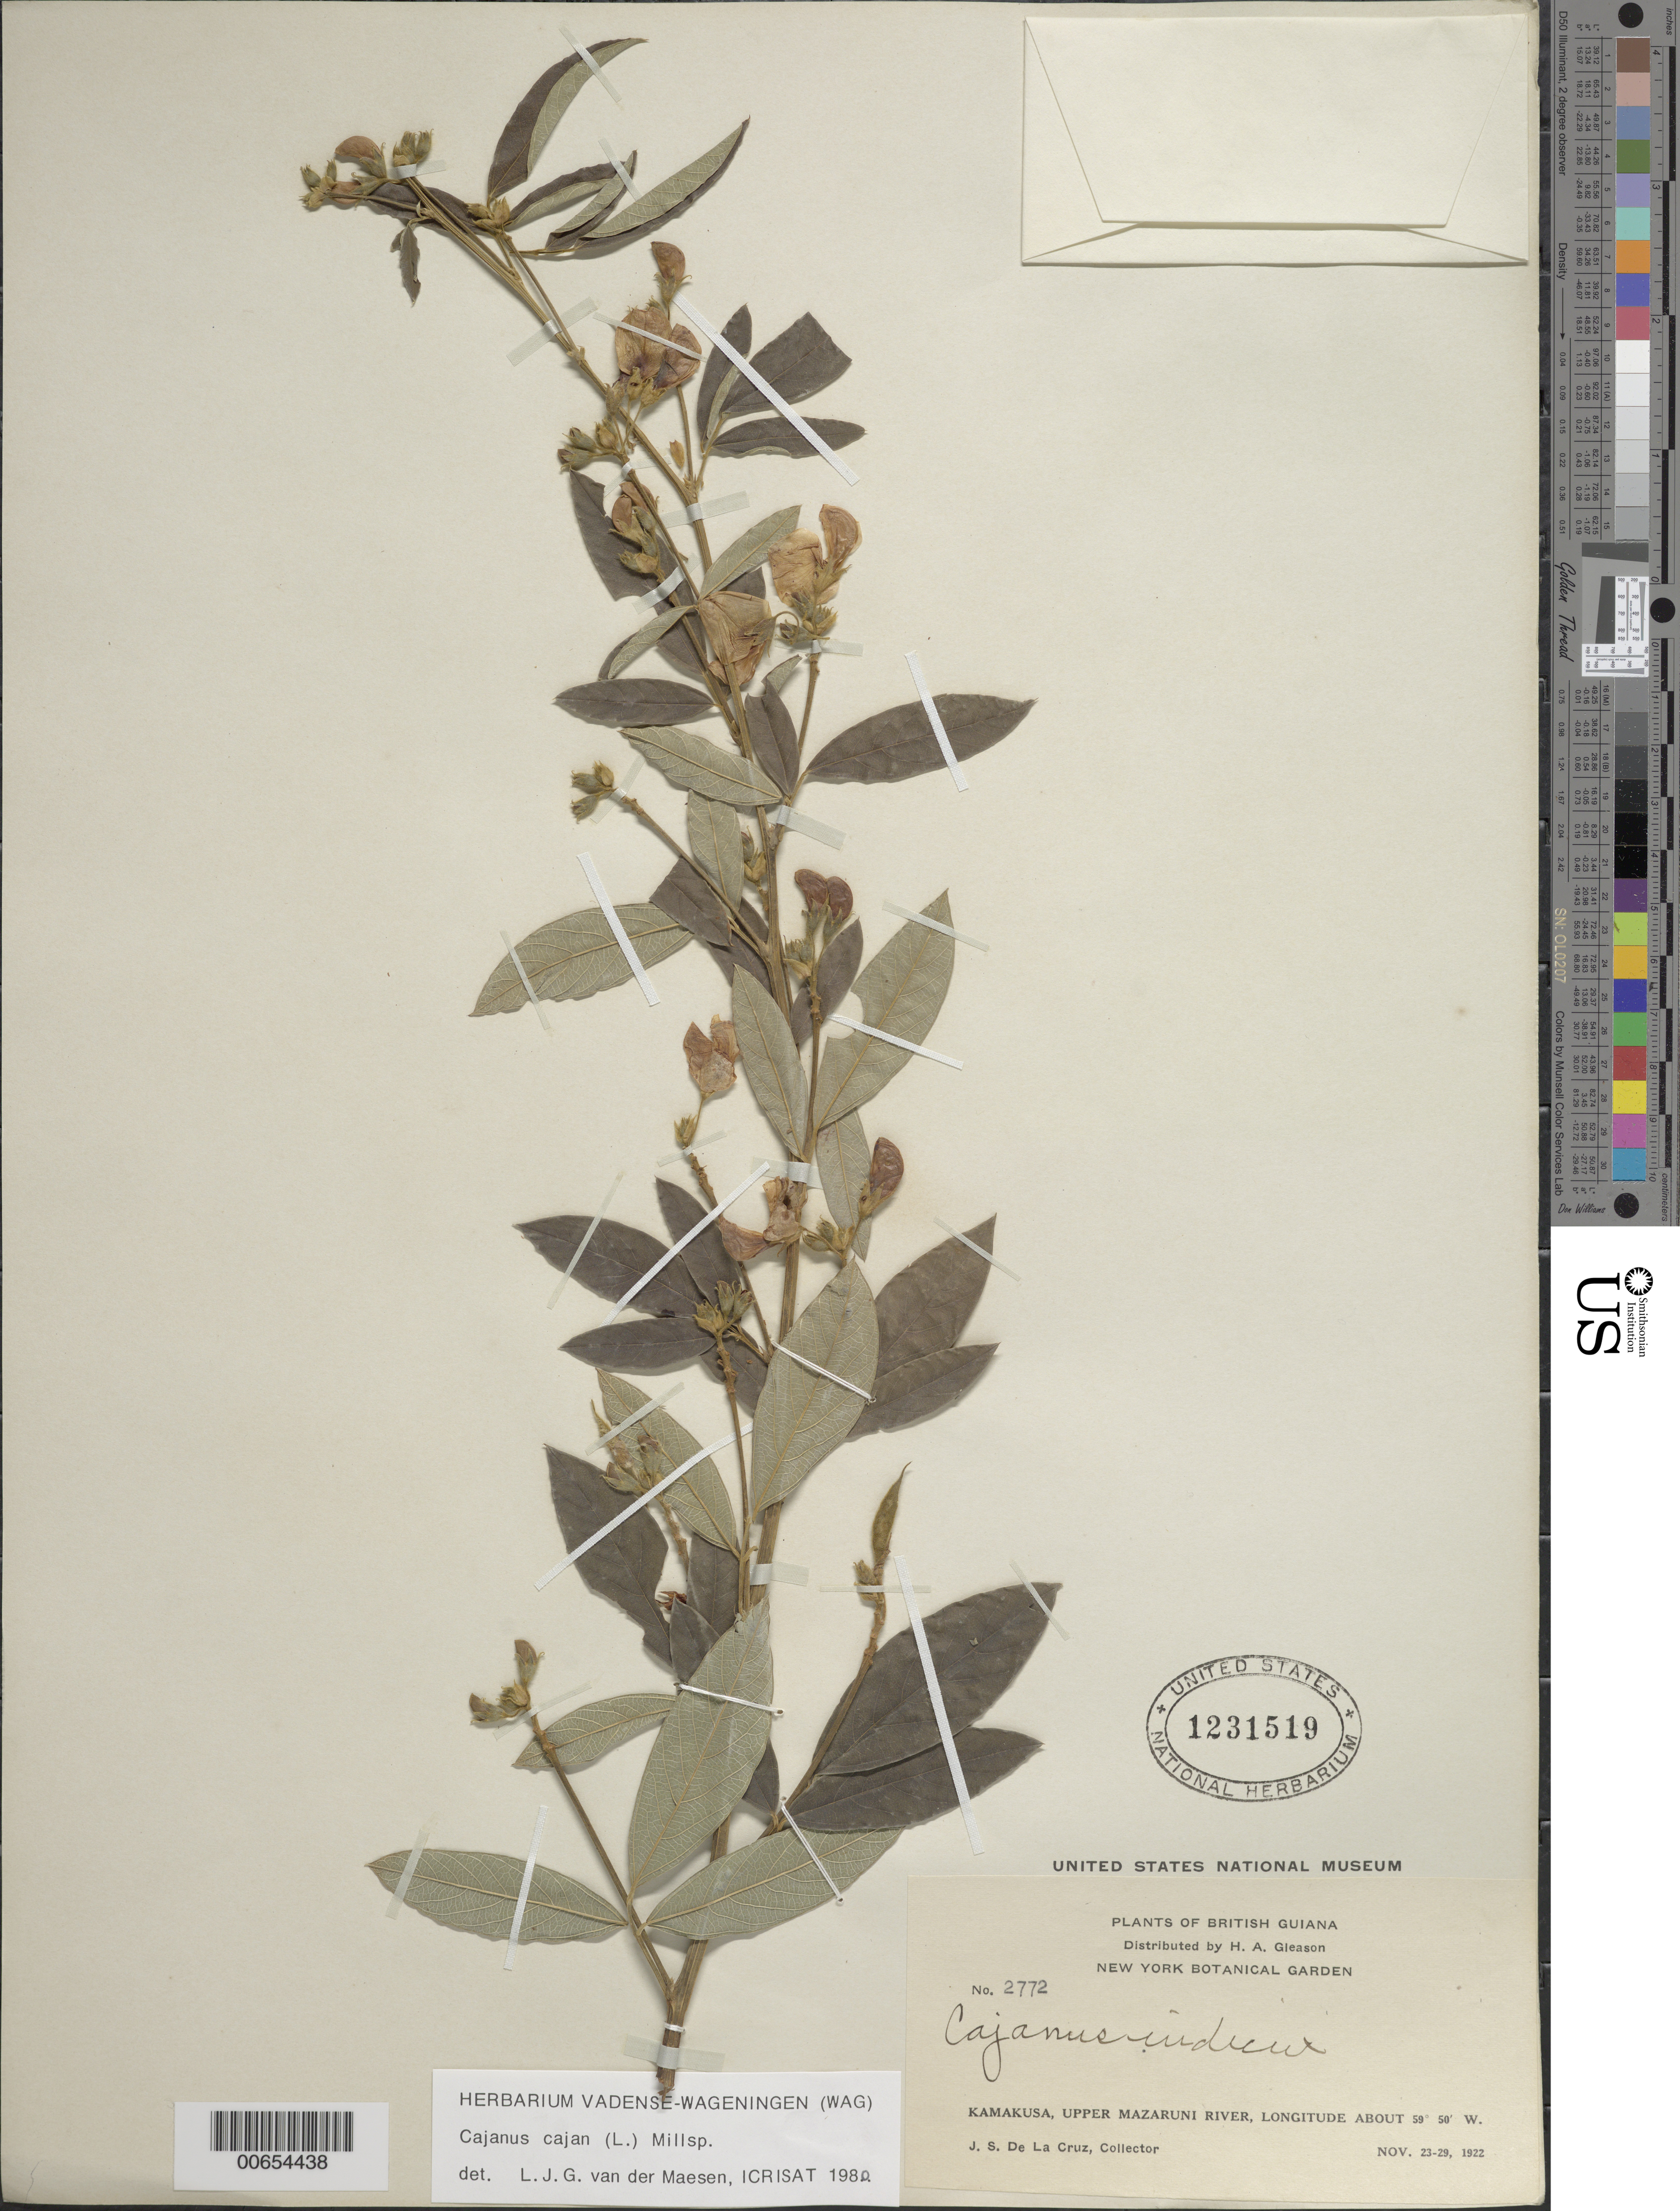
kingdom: Plantae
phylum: Tracheophyta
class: Magnoliopsida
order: Fabales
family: Fabaceae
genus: Cajanus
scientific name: Cajanus cajan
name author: (L.) Huth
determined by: Van Der Maesen, L. J. G., (WAG), Wageningen University (Netherlands)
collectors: J. S. de la Cruz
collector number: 2772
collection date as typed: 23-Nov-22 to 29-Nov-22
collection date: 1922-11-23/1922-11-29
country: Guyana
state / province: Cuyuni-Mazaruni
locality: Kamakusa, Upper Mazaruni R.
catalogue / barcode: US 1231519